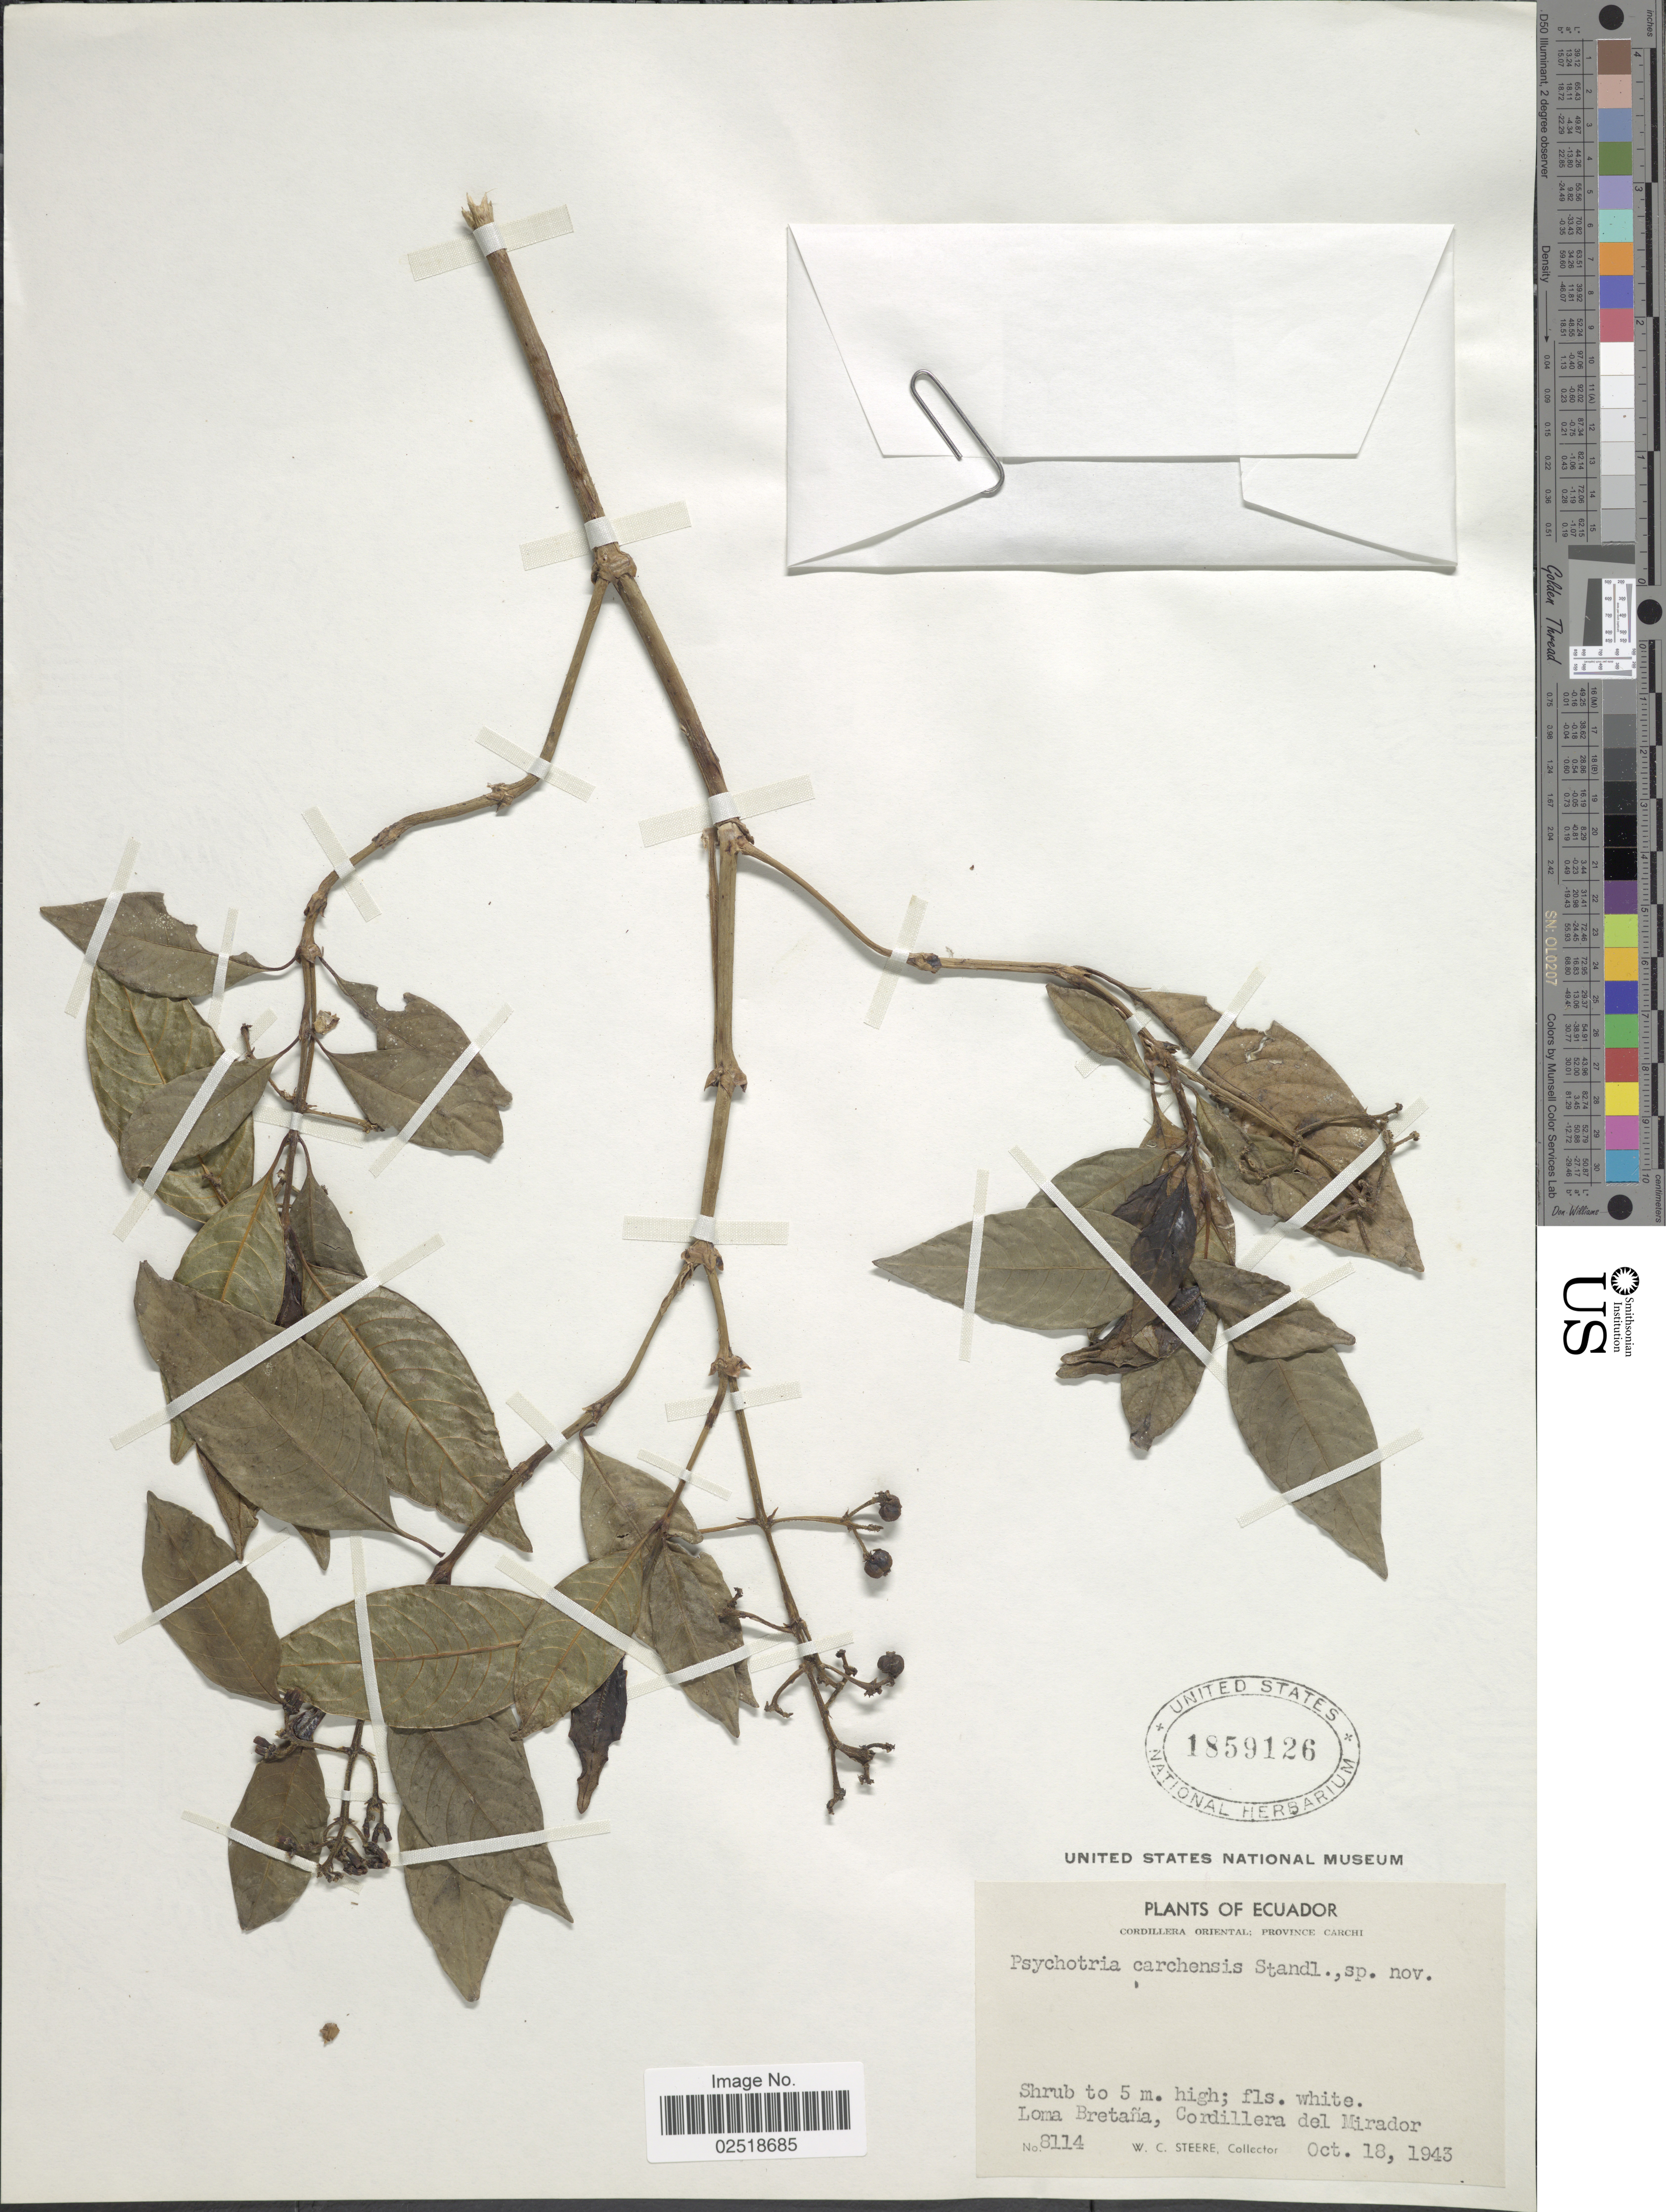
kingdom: Plantae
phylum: Tracheophyta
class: Magnoliopsida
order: Gentianales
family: Rubiaceae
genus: Psychotria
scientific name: Psychotria carchensis Standl. sp. nov. ined.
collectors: W. C. Steere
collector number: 8114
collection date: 1943-10-18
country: Ecuador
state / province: Carchi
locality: Cordillera Oriental, Loma Bretaña, Cordillera del Mirador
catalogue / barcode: US 1859126